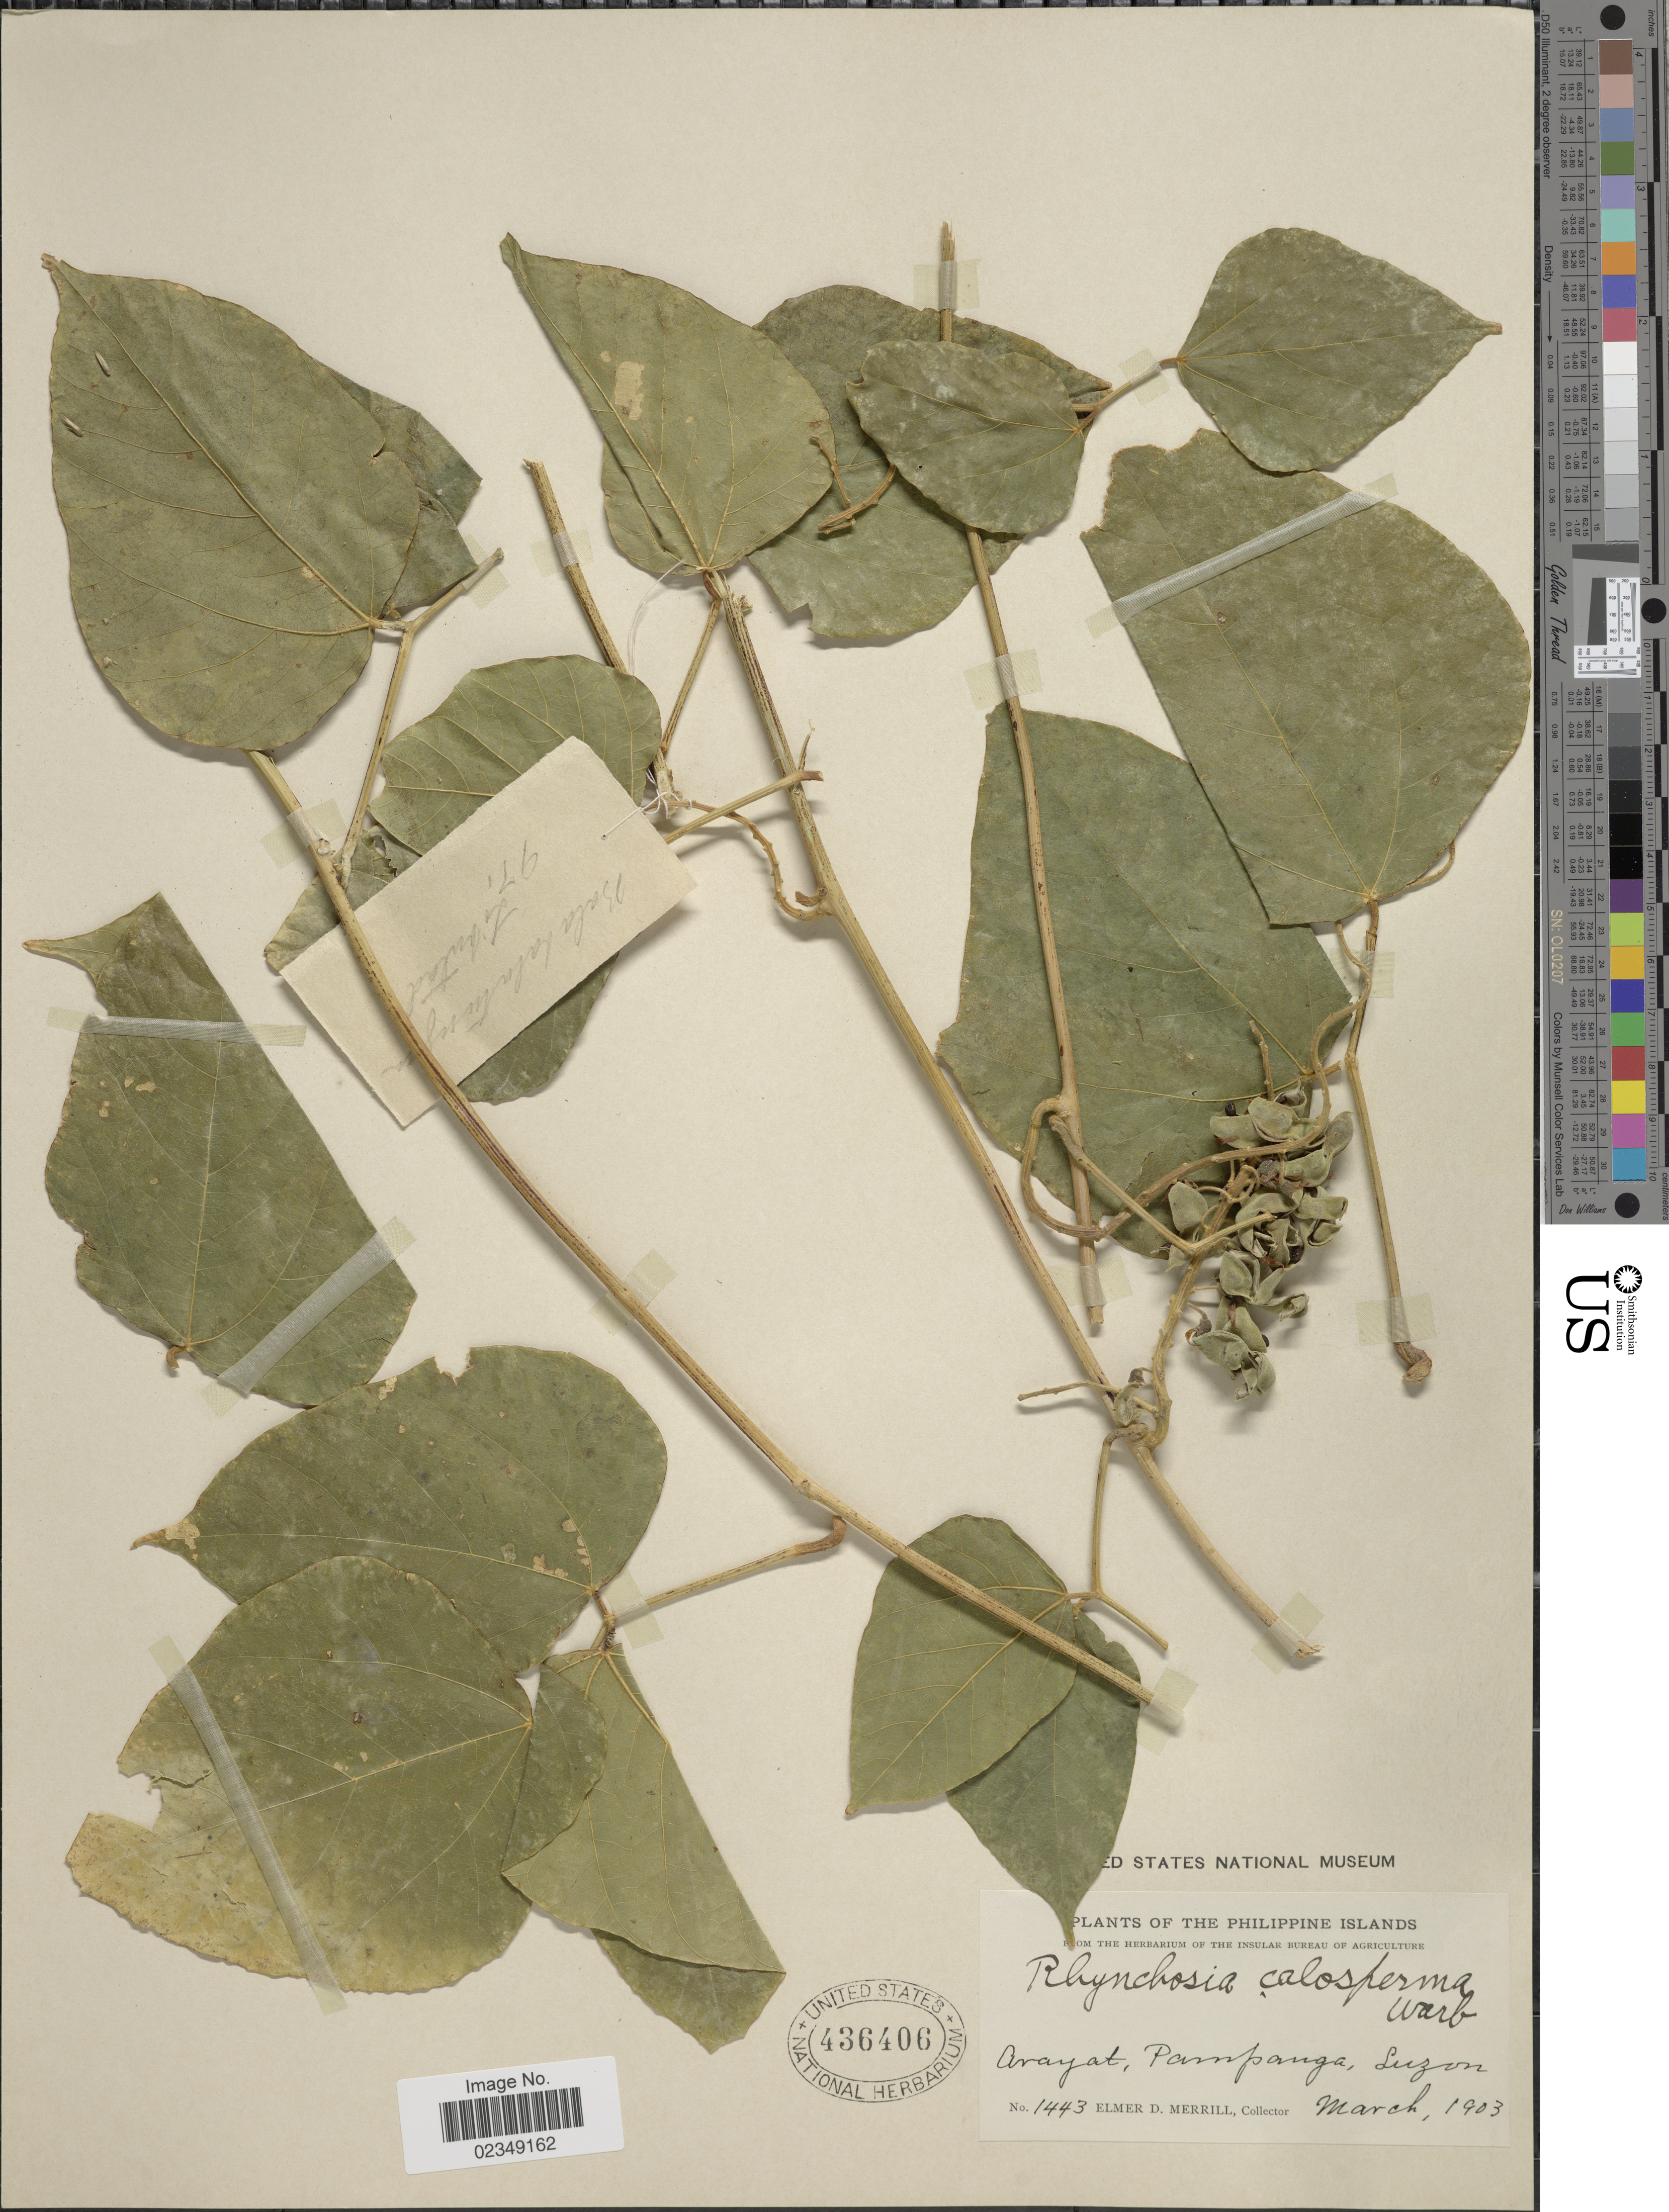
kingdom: Plantae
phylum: Tracheophyta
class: Magnoliopsida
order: Fabales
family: Fabaceae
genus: Rhynchosia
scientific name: Rhynchosia calosperma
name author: Warb.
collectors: E. D. Merrill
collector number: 1443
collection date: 1903-03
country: Philippines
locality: Arayat, Pampanga, Luzon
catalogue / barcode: US 436406